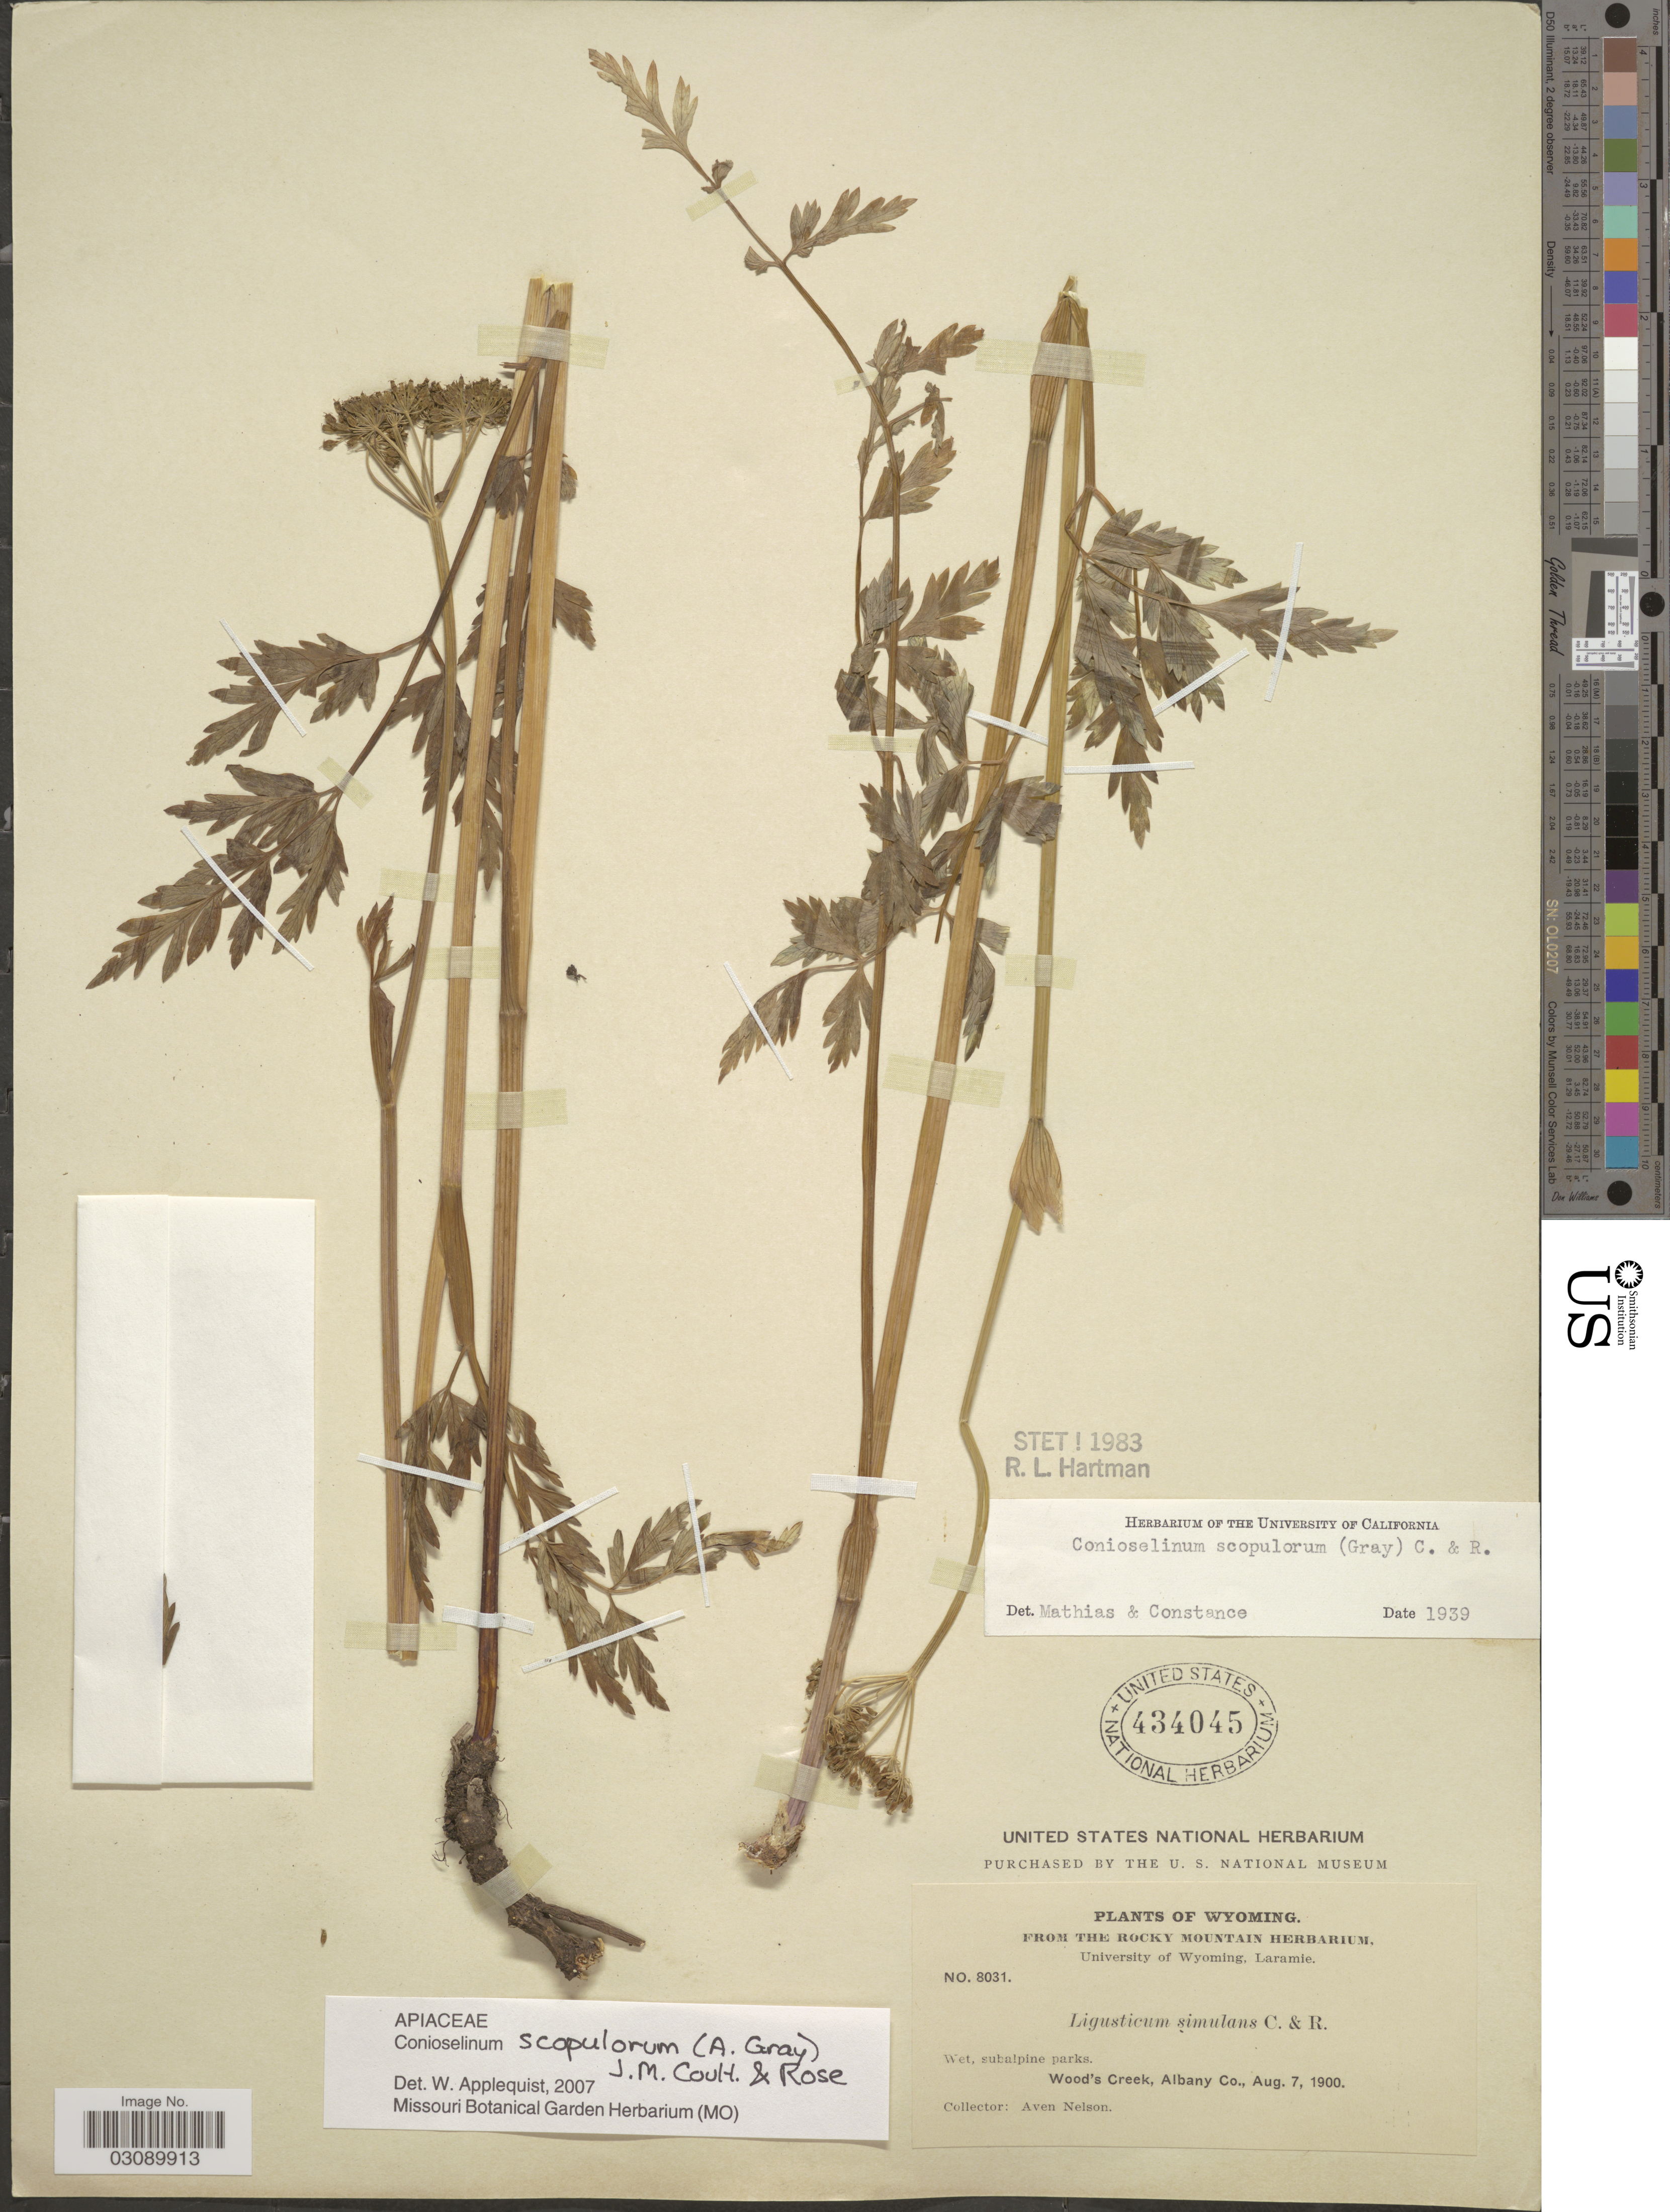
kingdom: Plantae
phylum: Tracheophyta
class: Magnoliopsida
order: Apiales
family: Apiaceae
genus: Conioselinum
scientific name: Conioselinum scopulorum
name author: (A. Gray) J.M. Coult. & Rose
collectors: A. Nelson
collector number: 8031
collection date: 1900-08-07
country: United States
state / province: Wyoming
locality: Wood's Creek, Albany Co.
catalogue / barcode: US 434045